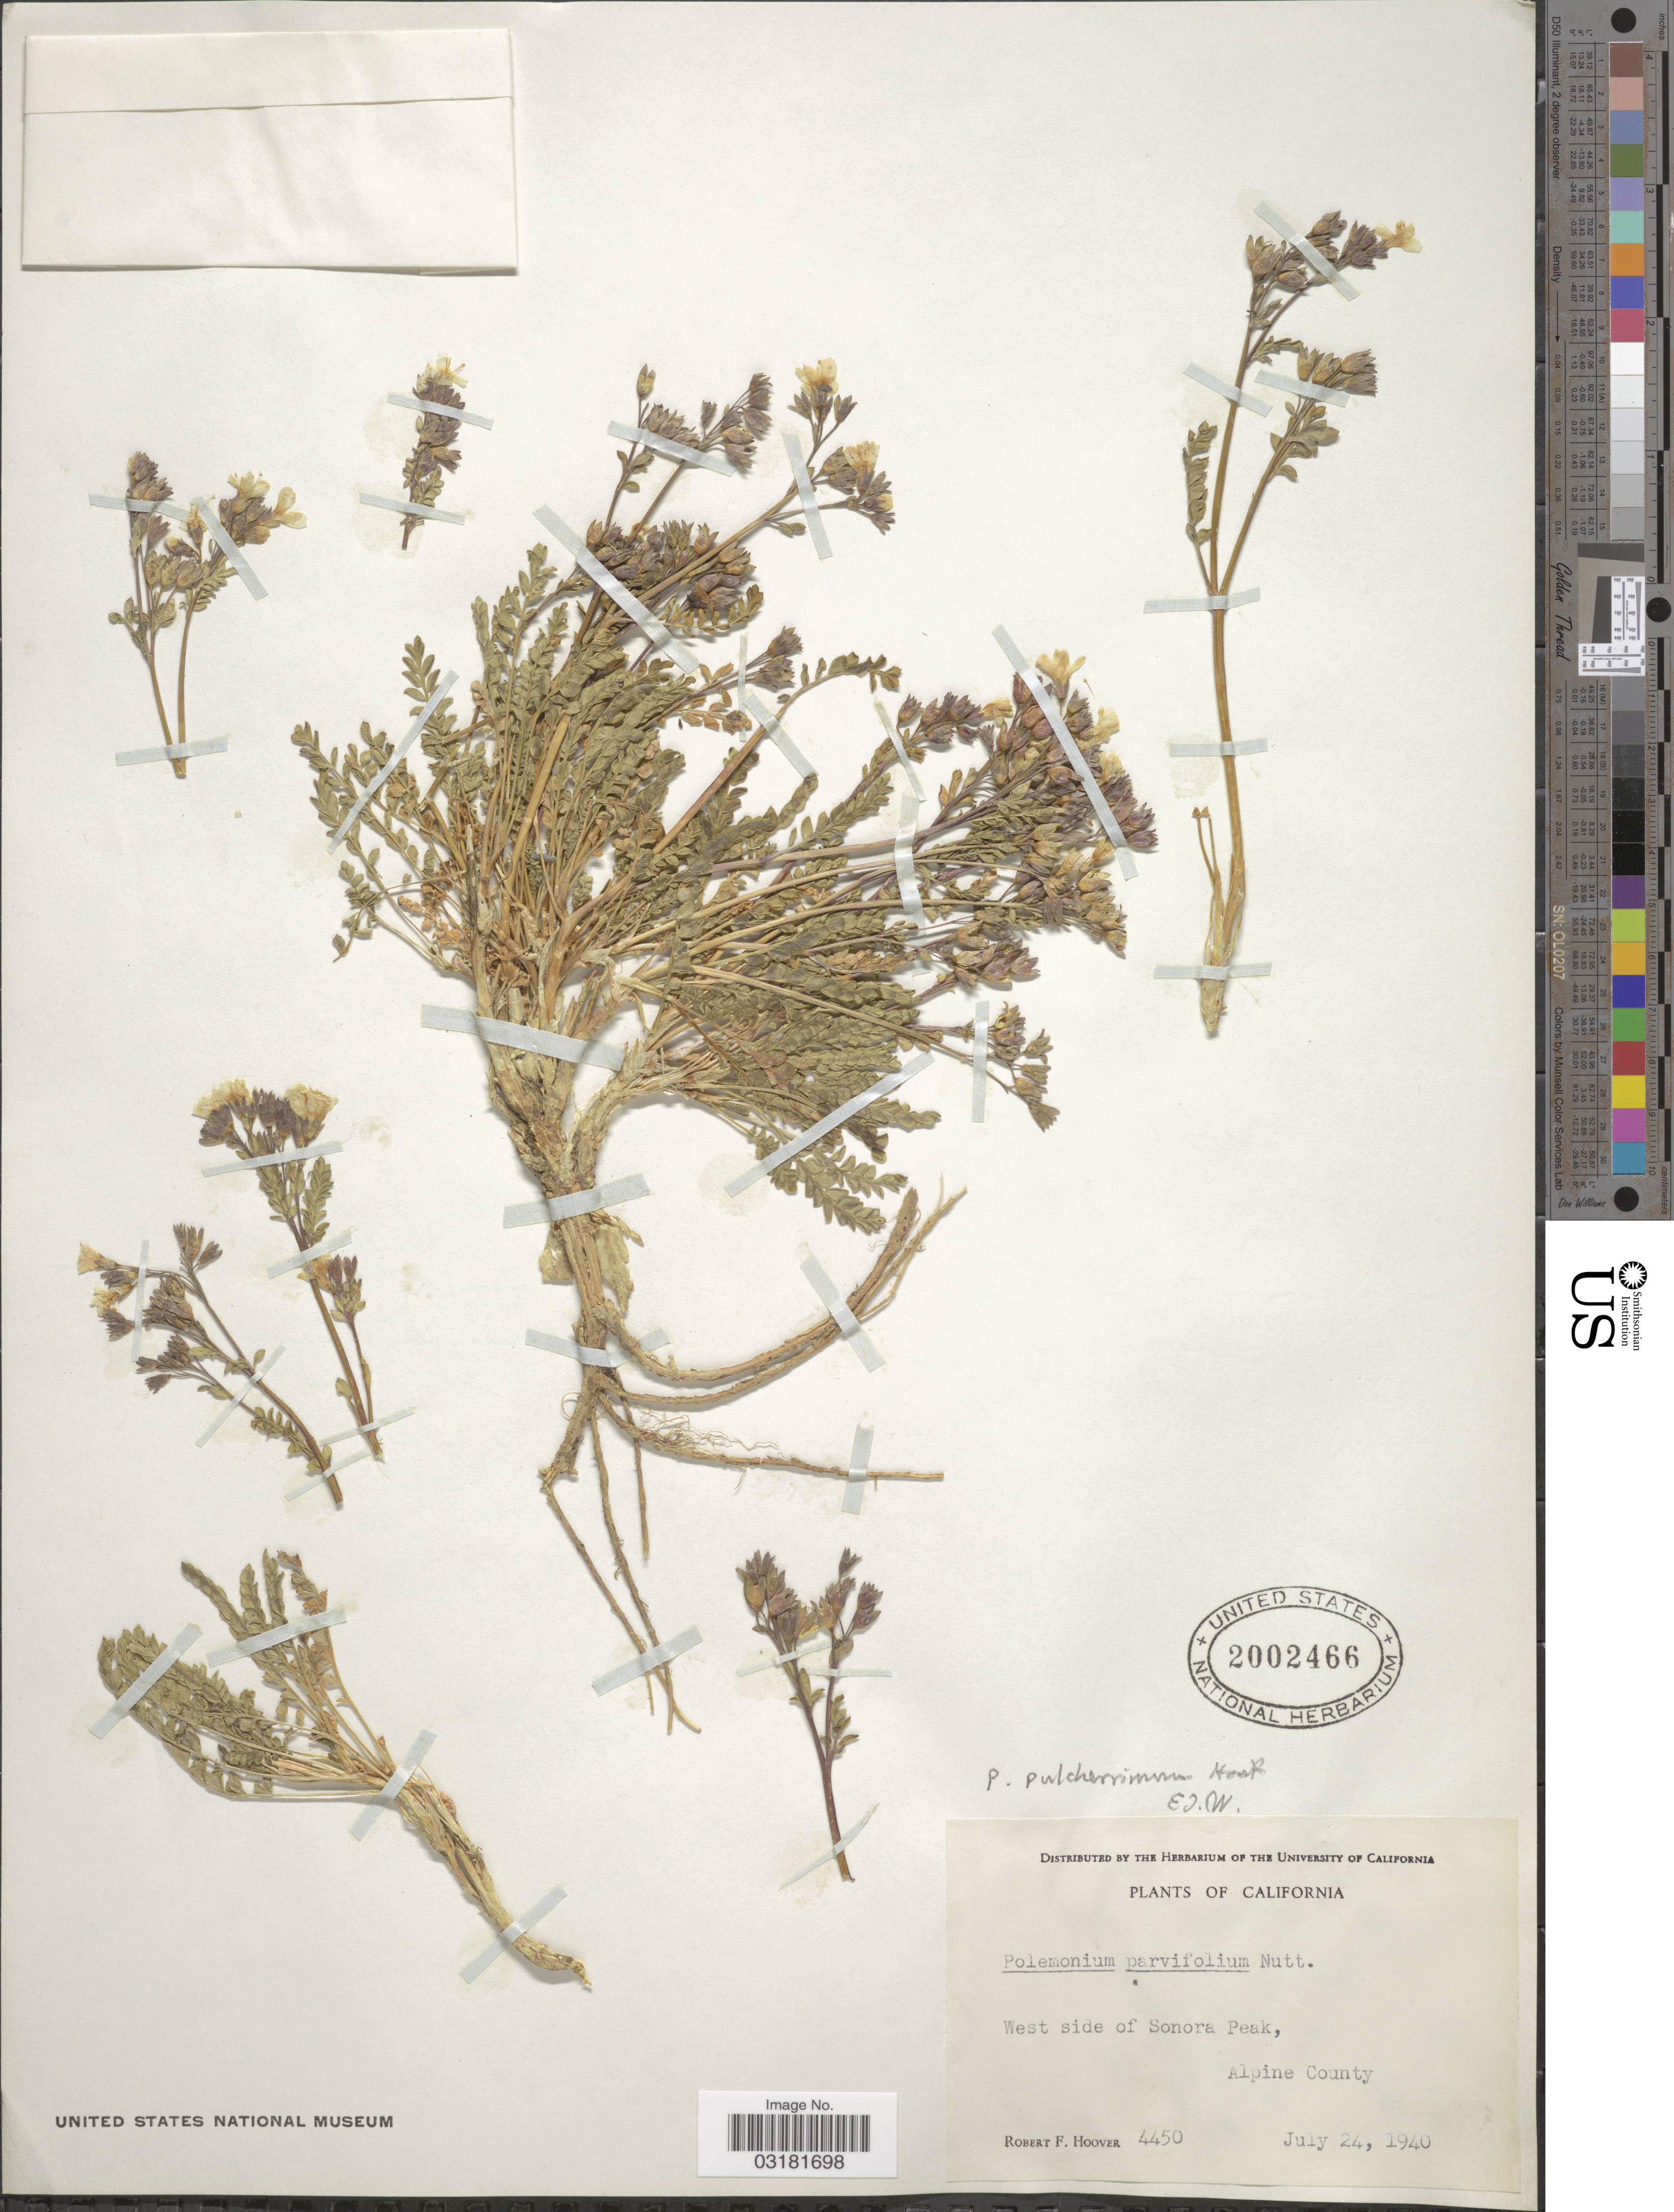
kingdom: Plantae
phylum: Tracheophyta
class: Magnoliopsida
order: Ericales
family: Polemoniaceae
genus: Polemonium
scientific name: Polemonium pulcherrimum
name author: Hook.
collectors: R. F. Hoover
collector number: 4450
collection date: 1940-07-24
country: United States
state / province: California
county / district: Alpine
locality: West Side of Sonora Peak, Alpine County.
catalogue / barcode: US 2002466